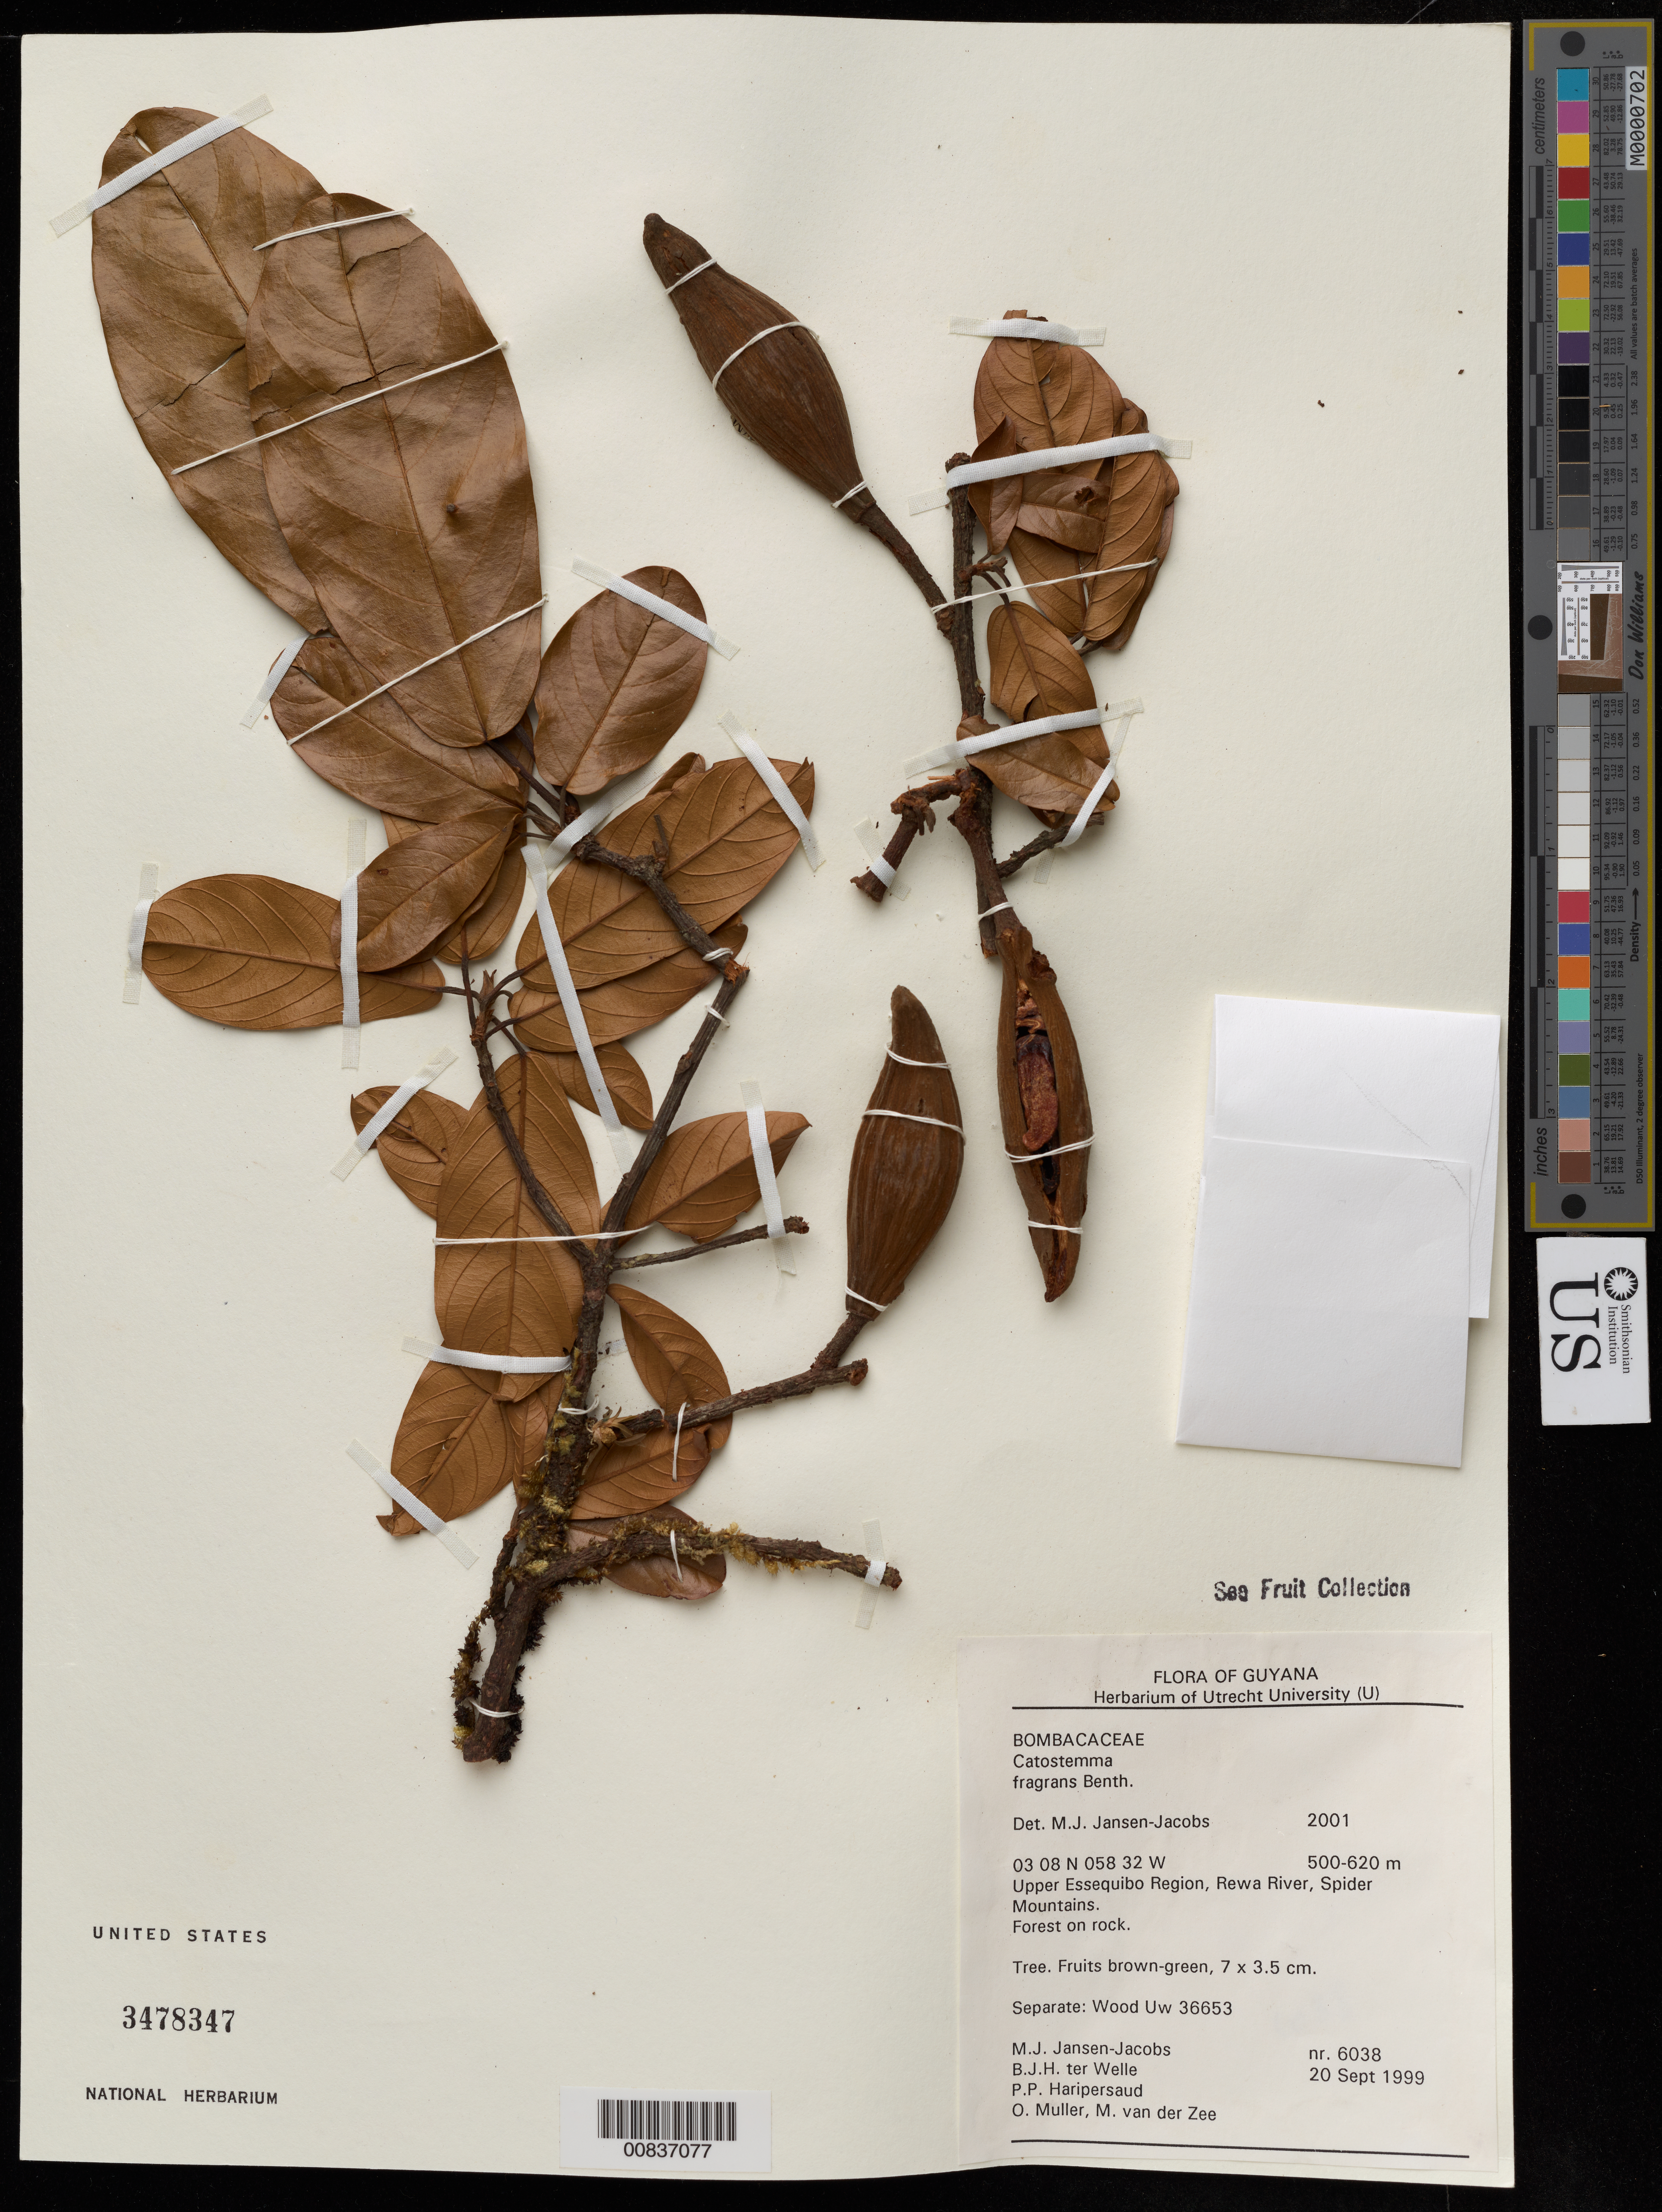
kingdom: Plantae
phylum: Tracheophyta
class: Magnoliopsida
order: Malvales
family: Malvaceae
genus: Catostemma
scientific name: Catostemma fragrans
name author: Benth.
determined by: Jansen-Jacobs, M. J., (U), Nationaal Herbarium Nederland, Utrecht University branch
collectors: M. J. Jansen-Jacobs & et al.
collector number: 6038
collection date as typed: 20 Sep 1999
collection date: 1999-09-20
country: Guyana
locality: Upper Essequibo Region, Rewa River, Spider Mountains.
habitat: Forest on rock.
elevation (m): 500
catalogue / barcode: US 3478347